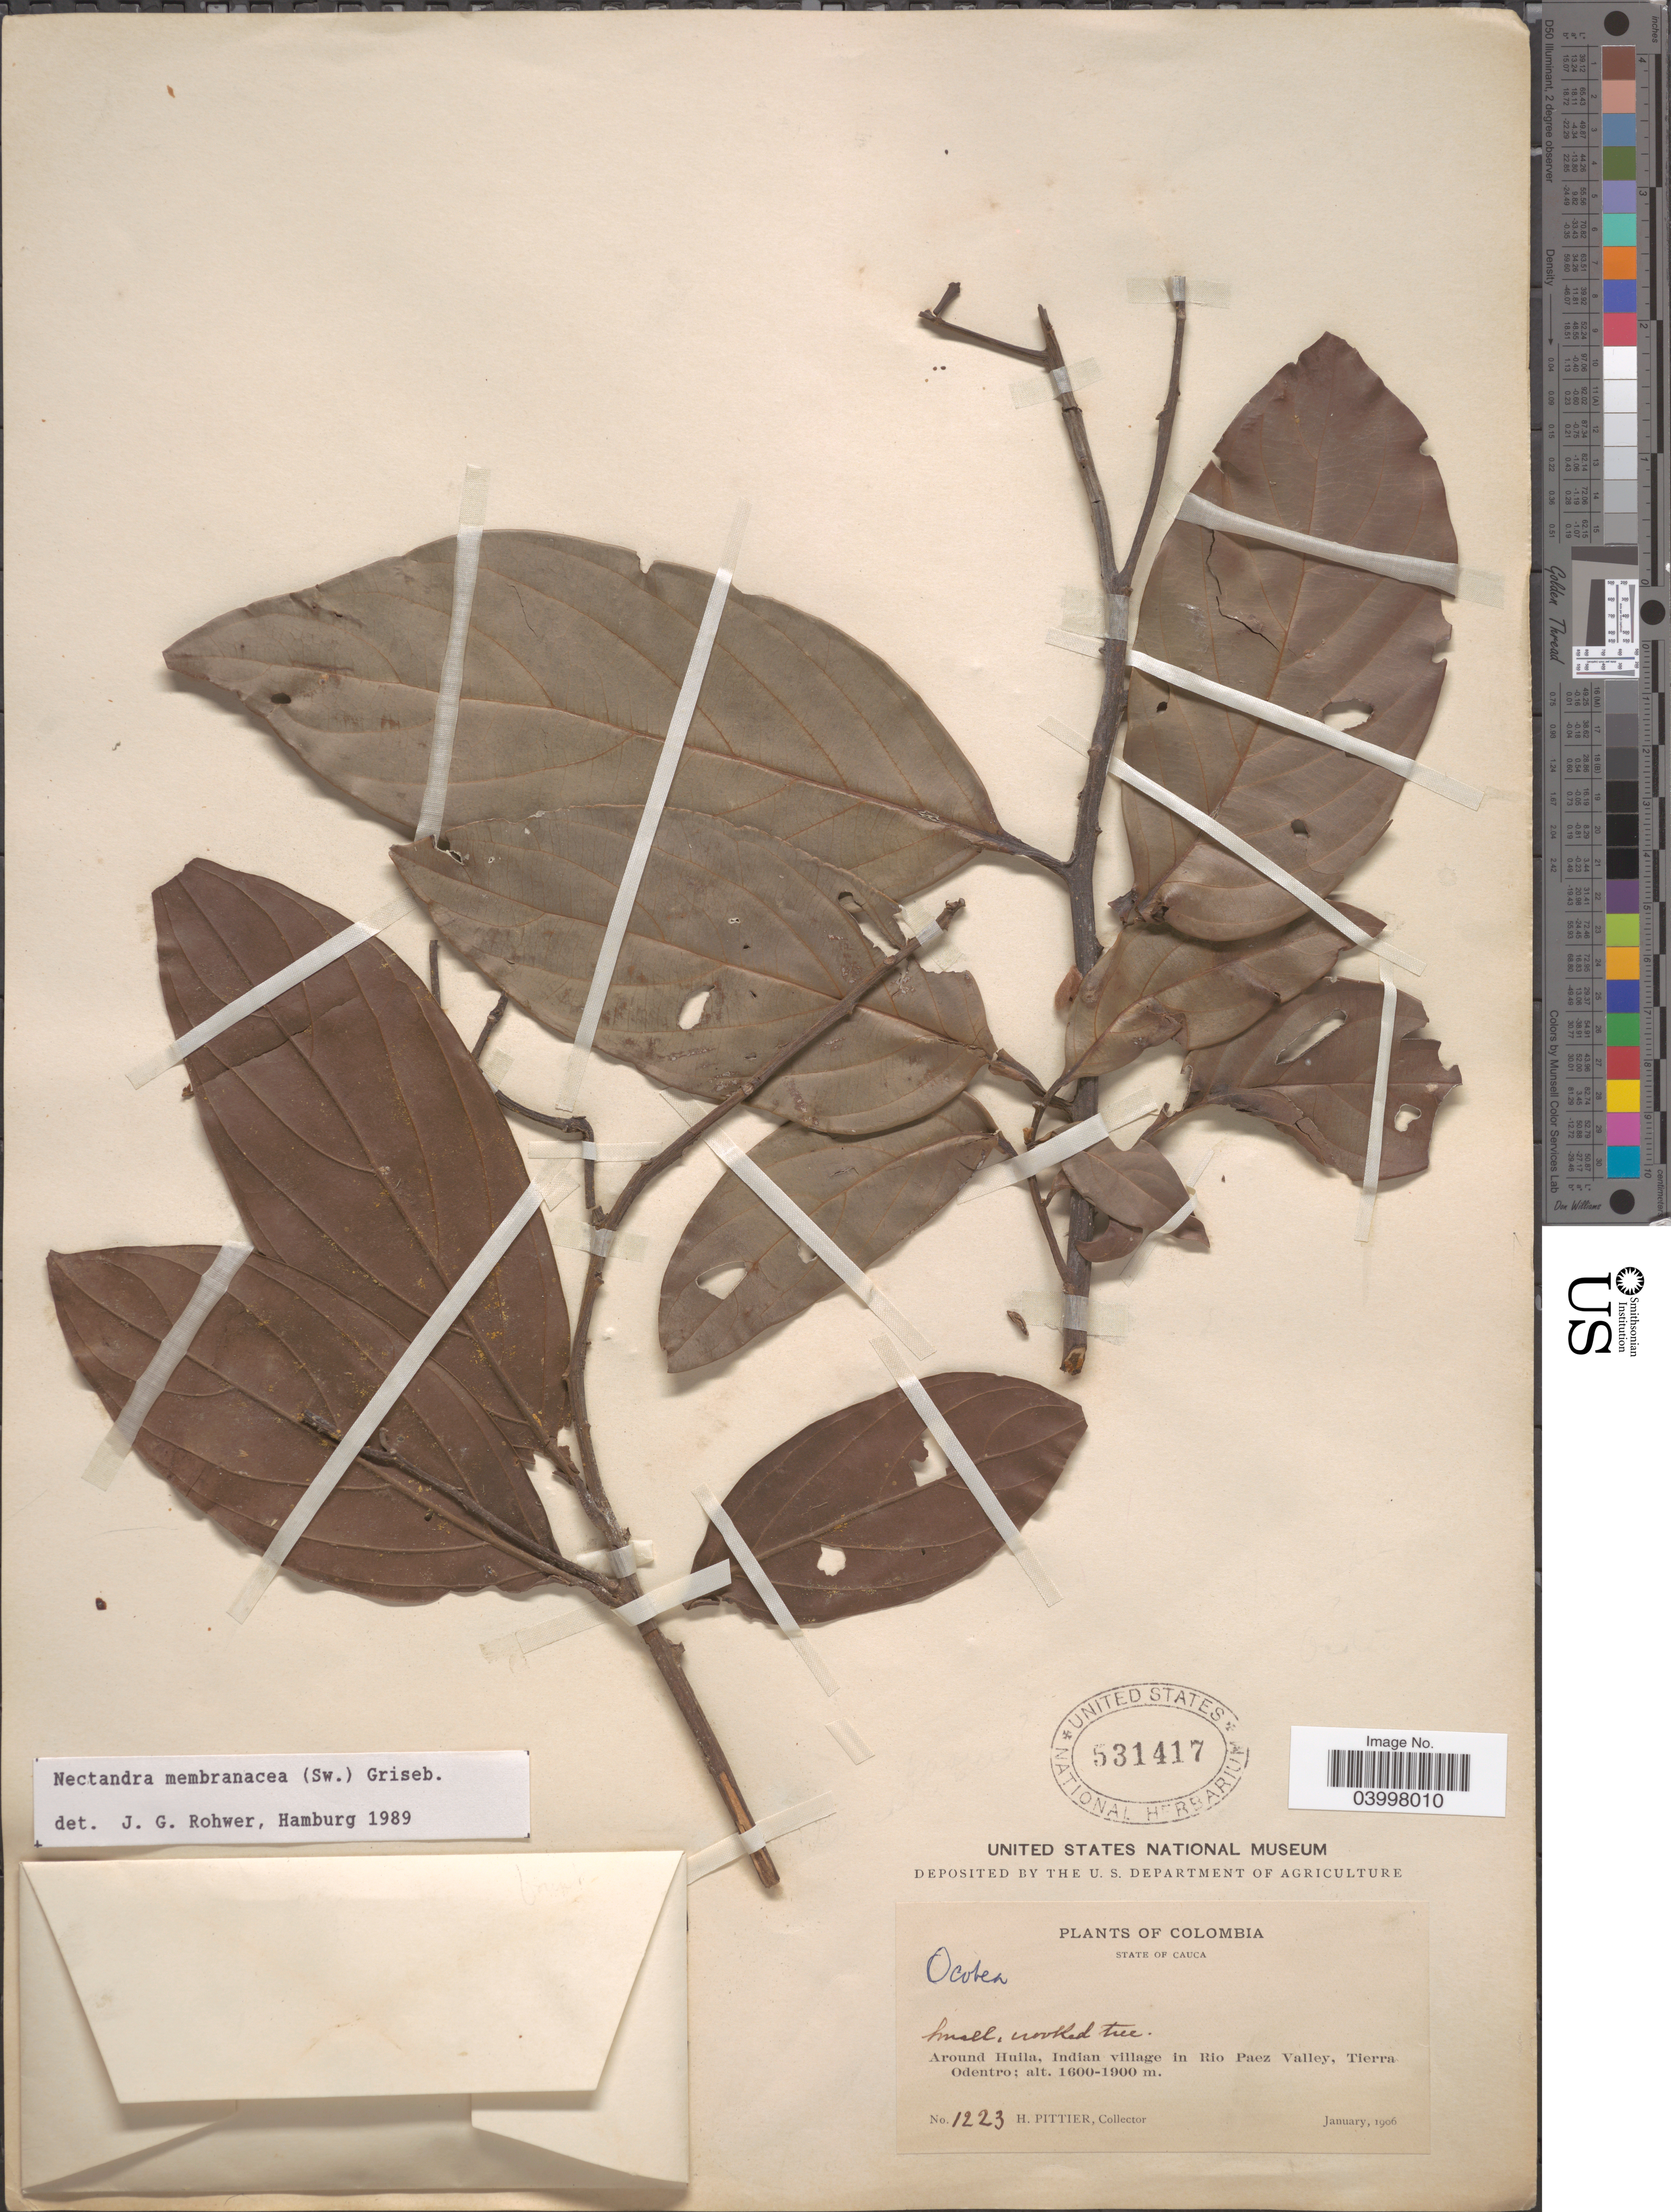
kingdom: Plantae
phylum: Tracheophyta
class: Magnoliopsida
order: Laurales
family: Lauraceae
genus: Nectandra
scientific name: Nectandra membranacea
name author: (Sw.) Griseb.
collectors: H. F. Pittier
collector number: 1223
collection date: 1906-01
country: Colombia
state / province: Cauca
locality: Around Huila, Indian village in Rio Paez Valley, Tierra Odentro.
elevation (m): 1600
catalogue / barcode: US 531417